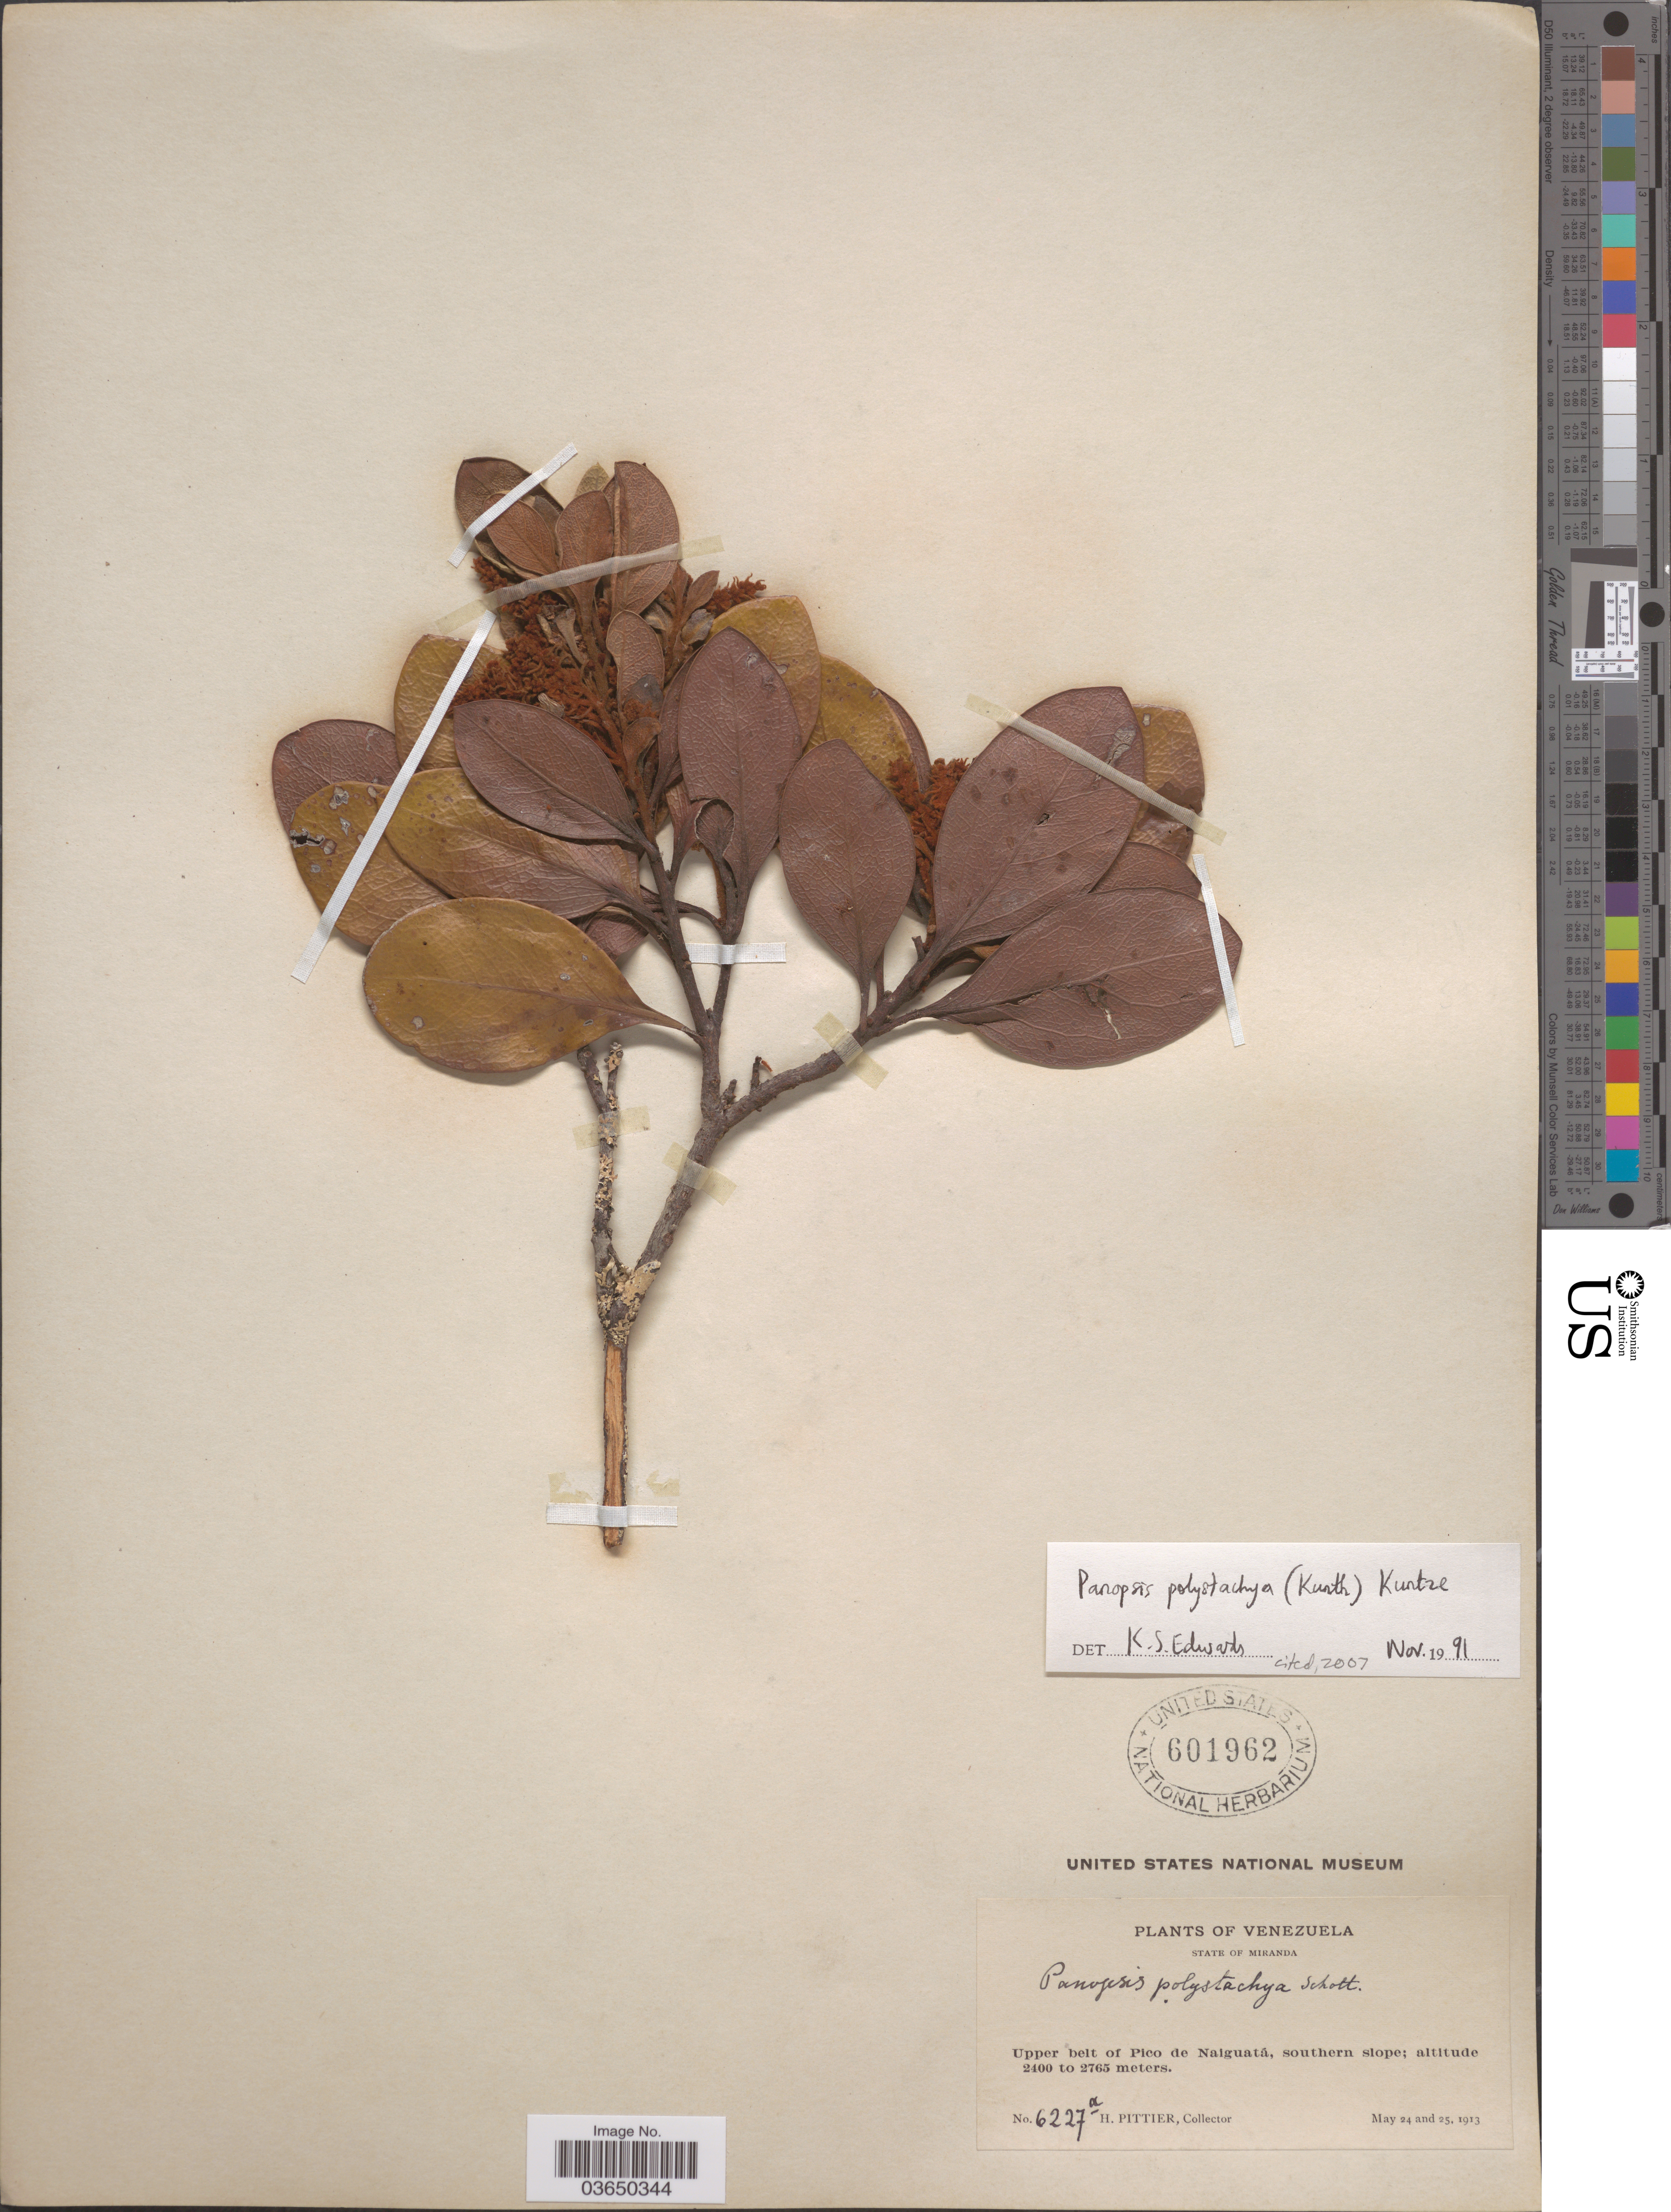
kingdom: Plantae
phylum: Tracheophyta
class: Magnoliopsida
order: Proteales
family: Proteaceae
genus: Panopsis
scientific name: Panopsis polystachya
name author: (Kunth) Kuntze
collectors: H. F. Pittier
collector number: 6227a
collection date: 1913-05-24/1913-05-25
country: Venezuela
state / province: Miranda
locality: Upper belt of Pico de Naiguatá, southern slope.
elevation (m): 2400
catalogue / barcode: US 601962